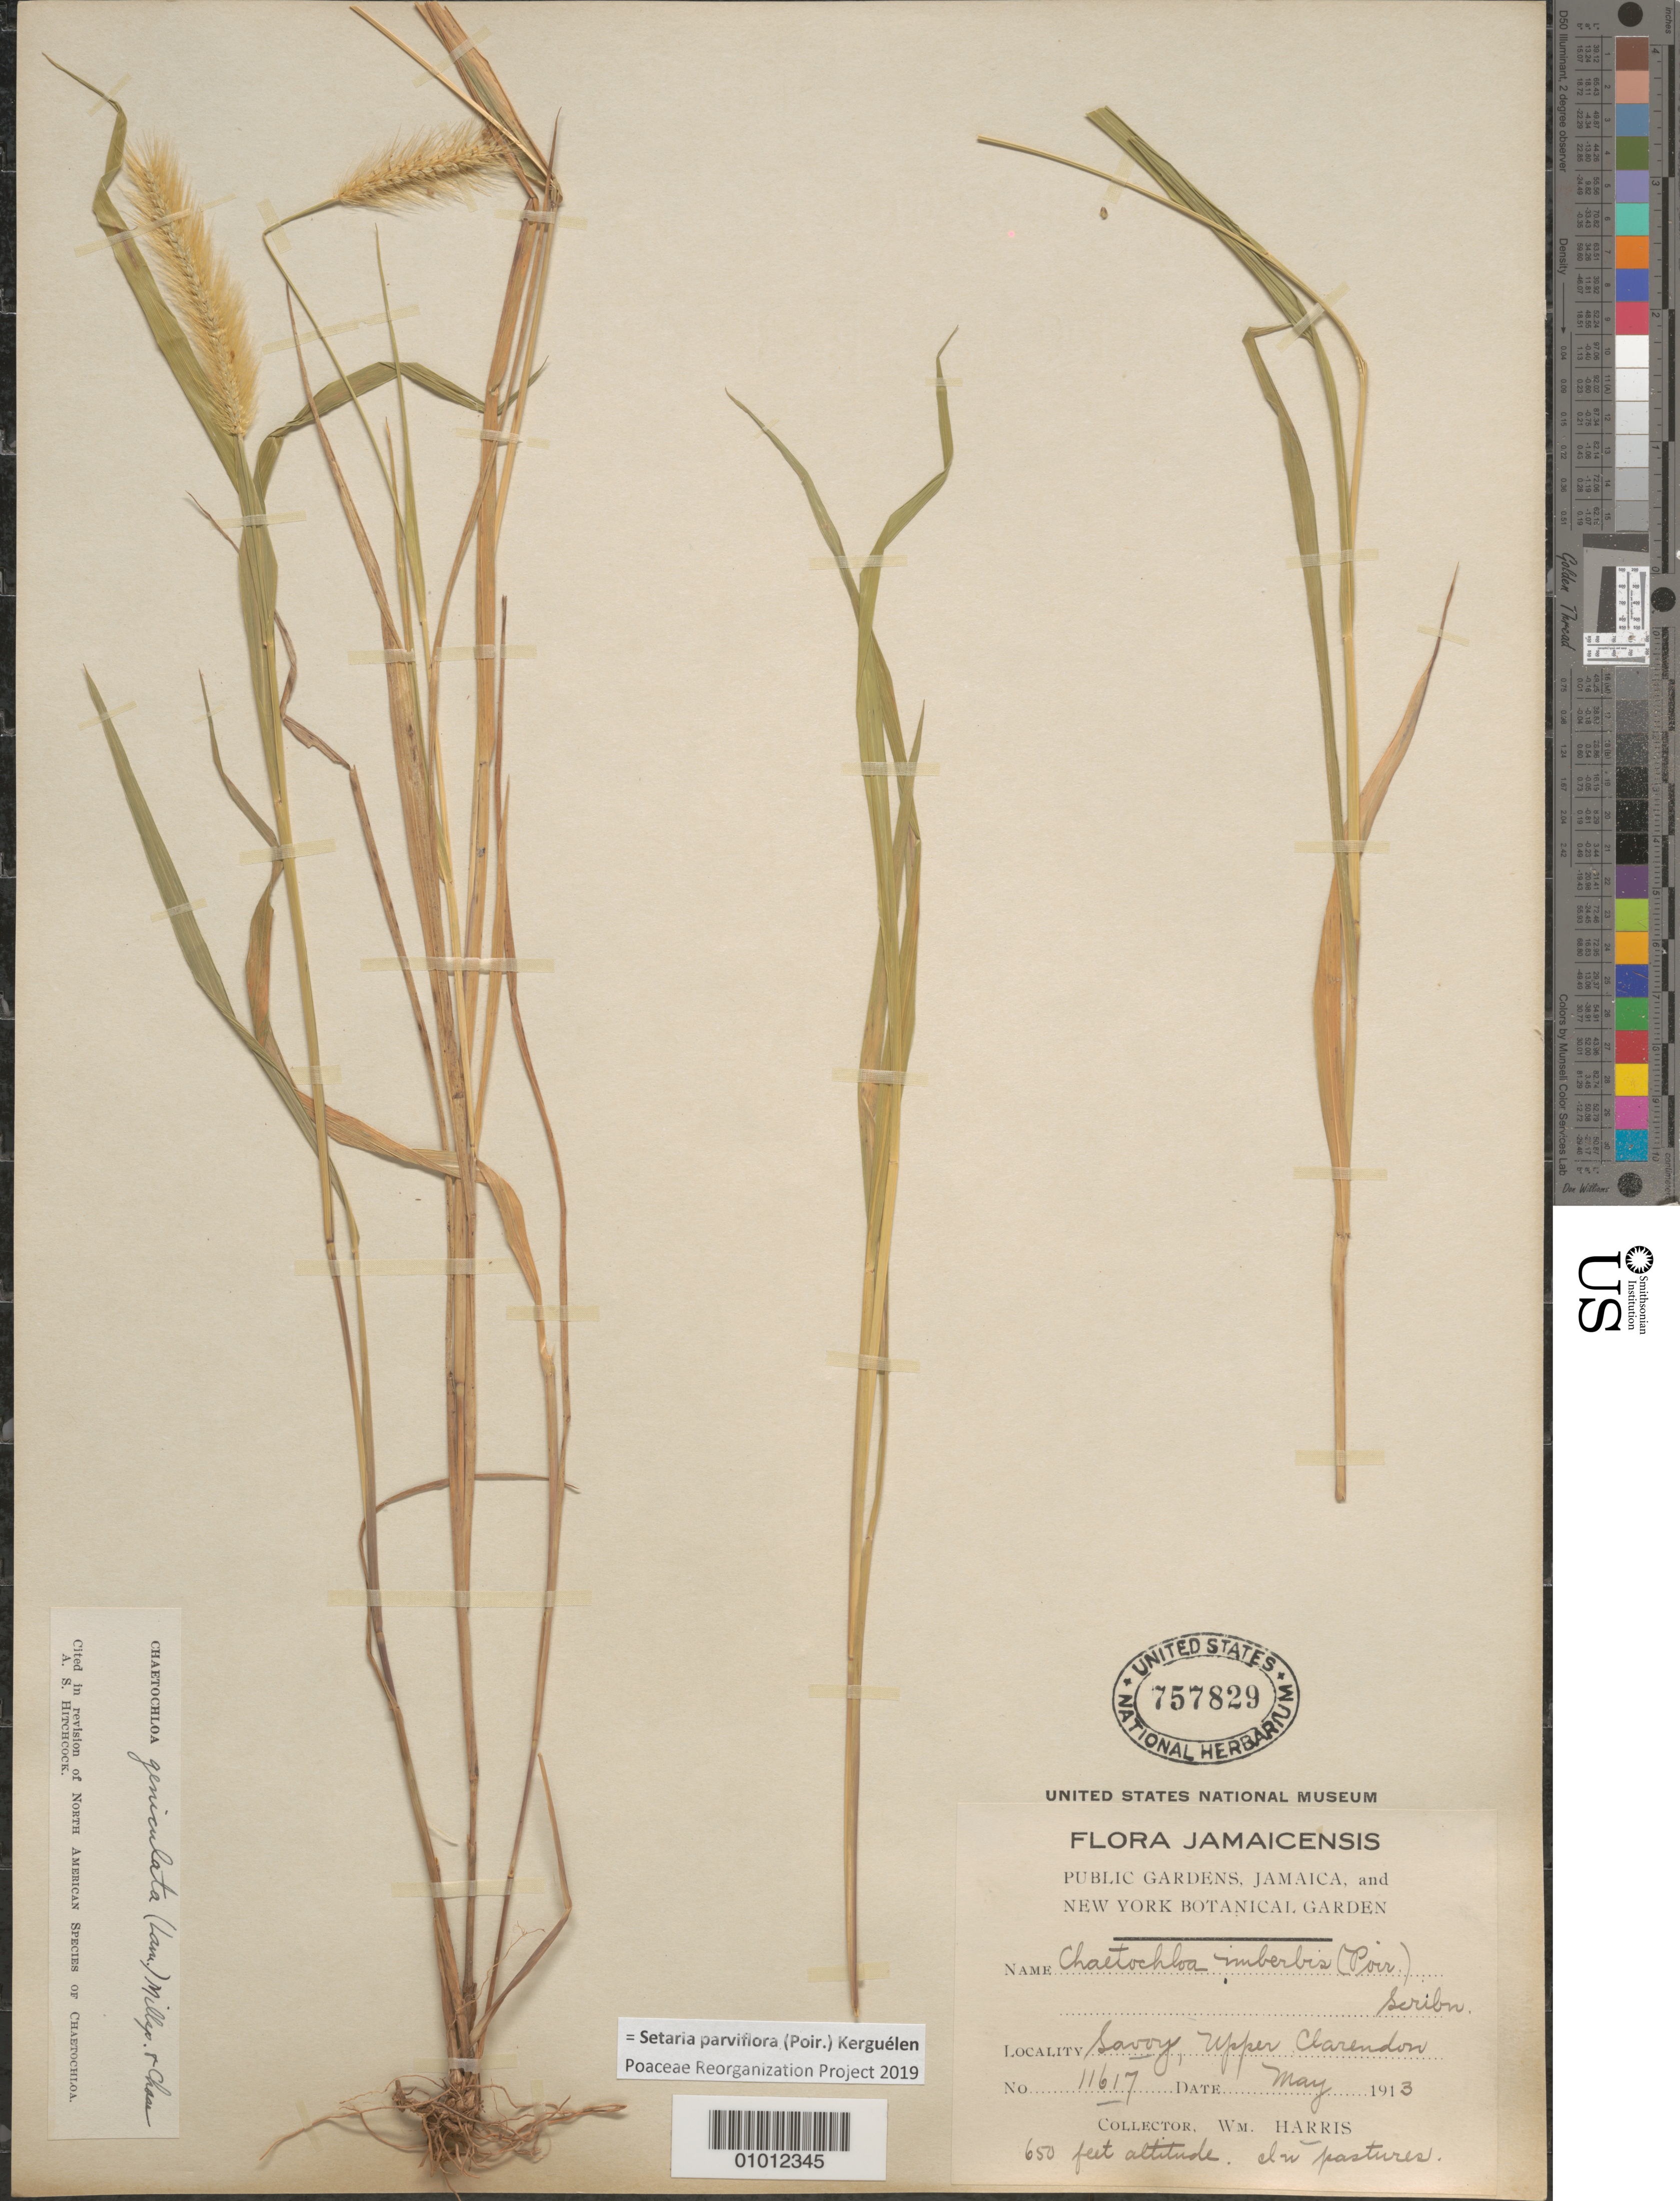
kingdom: Plantae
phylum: Tracheophyta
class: Liliopsida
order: Poales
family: Poaceae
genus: Setaria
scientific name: Setaria parviflora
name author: (Poir.) Kerguélen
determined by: Poaceae Reorganization Project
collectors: W. Harris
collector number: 11617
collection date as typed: May 1913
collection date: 1913-05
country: Jamaica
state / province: Clarendon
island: Jamaica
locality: Savoy, Upper Clarendon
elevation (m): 198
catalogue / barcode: US 757829